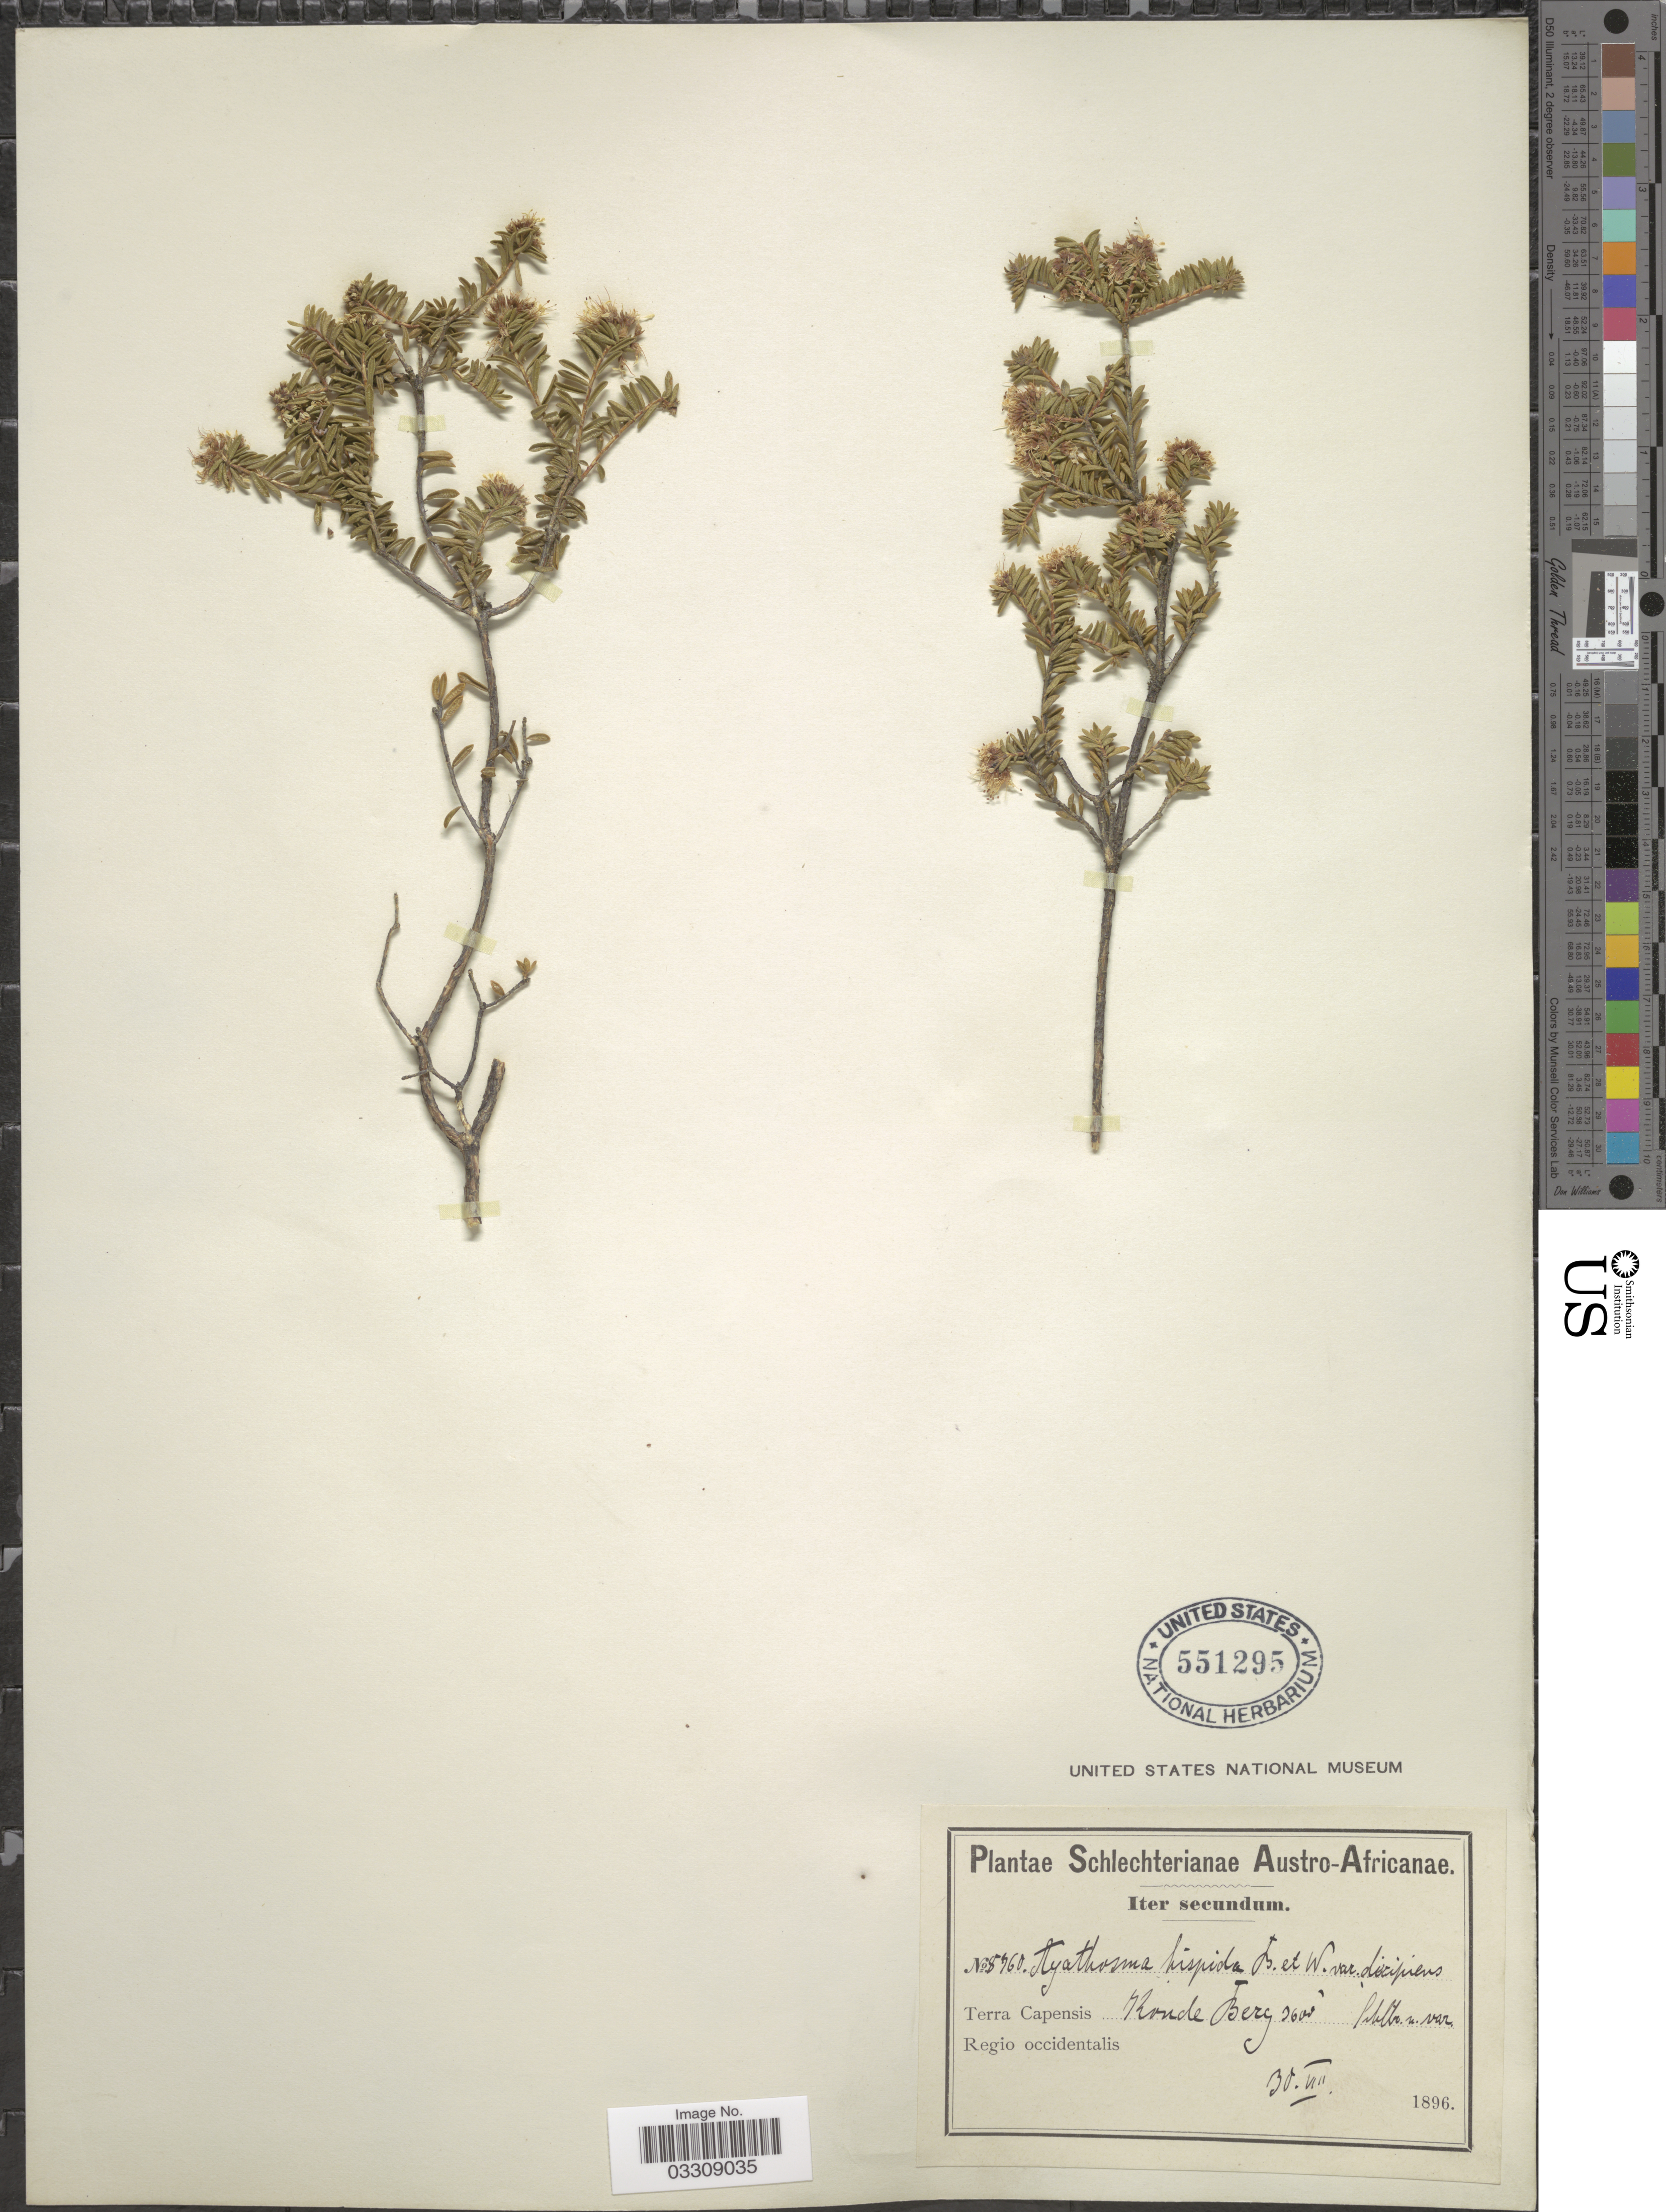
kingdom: Plantae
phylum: Tracheophyta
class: Magnoliopsida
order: Sapindales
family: Rutaceae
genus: Agathosma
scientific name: Agathosma hispida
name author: (Thunb.) Bartl. & H.L. Wendl.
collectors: Schlechter, --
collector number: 8760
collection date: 1896-08-30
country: South Africa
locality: Austro-Africanae. Terra Capensis Koude Berg. Regio occidentalis.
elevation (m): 1097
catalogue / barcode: US 551295